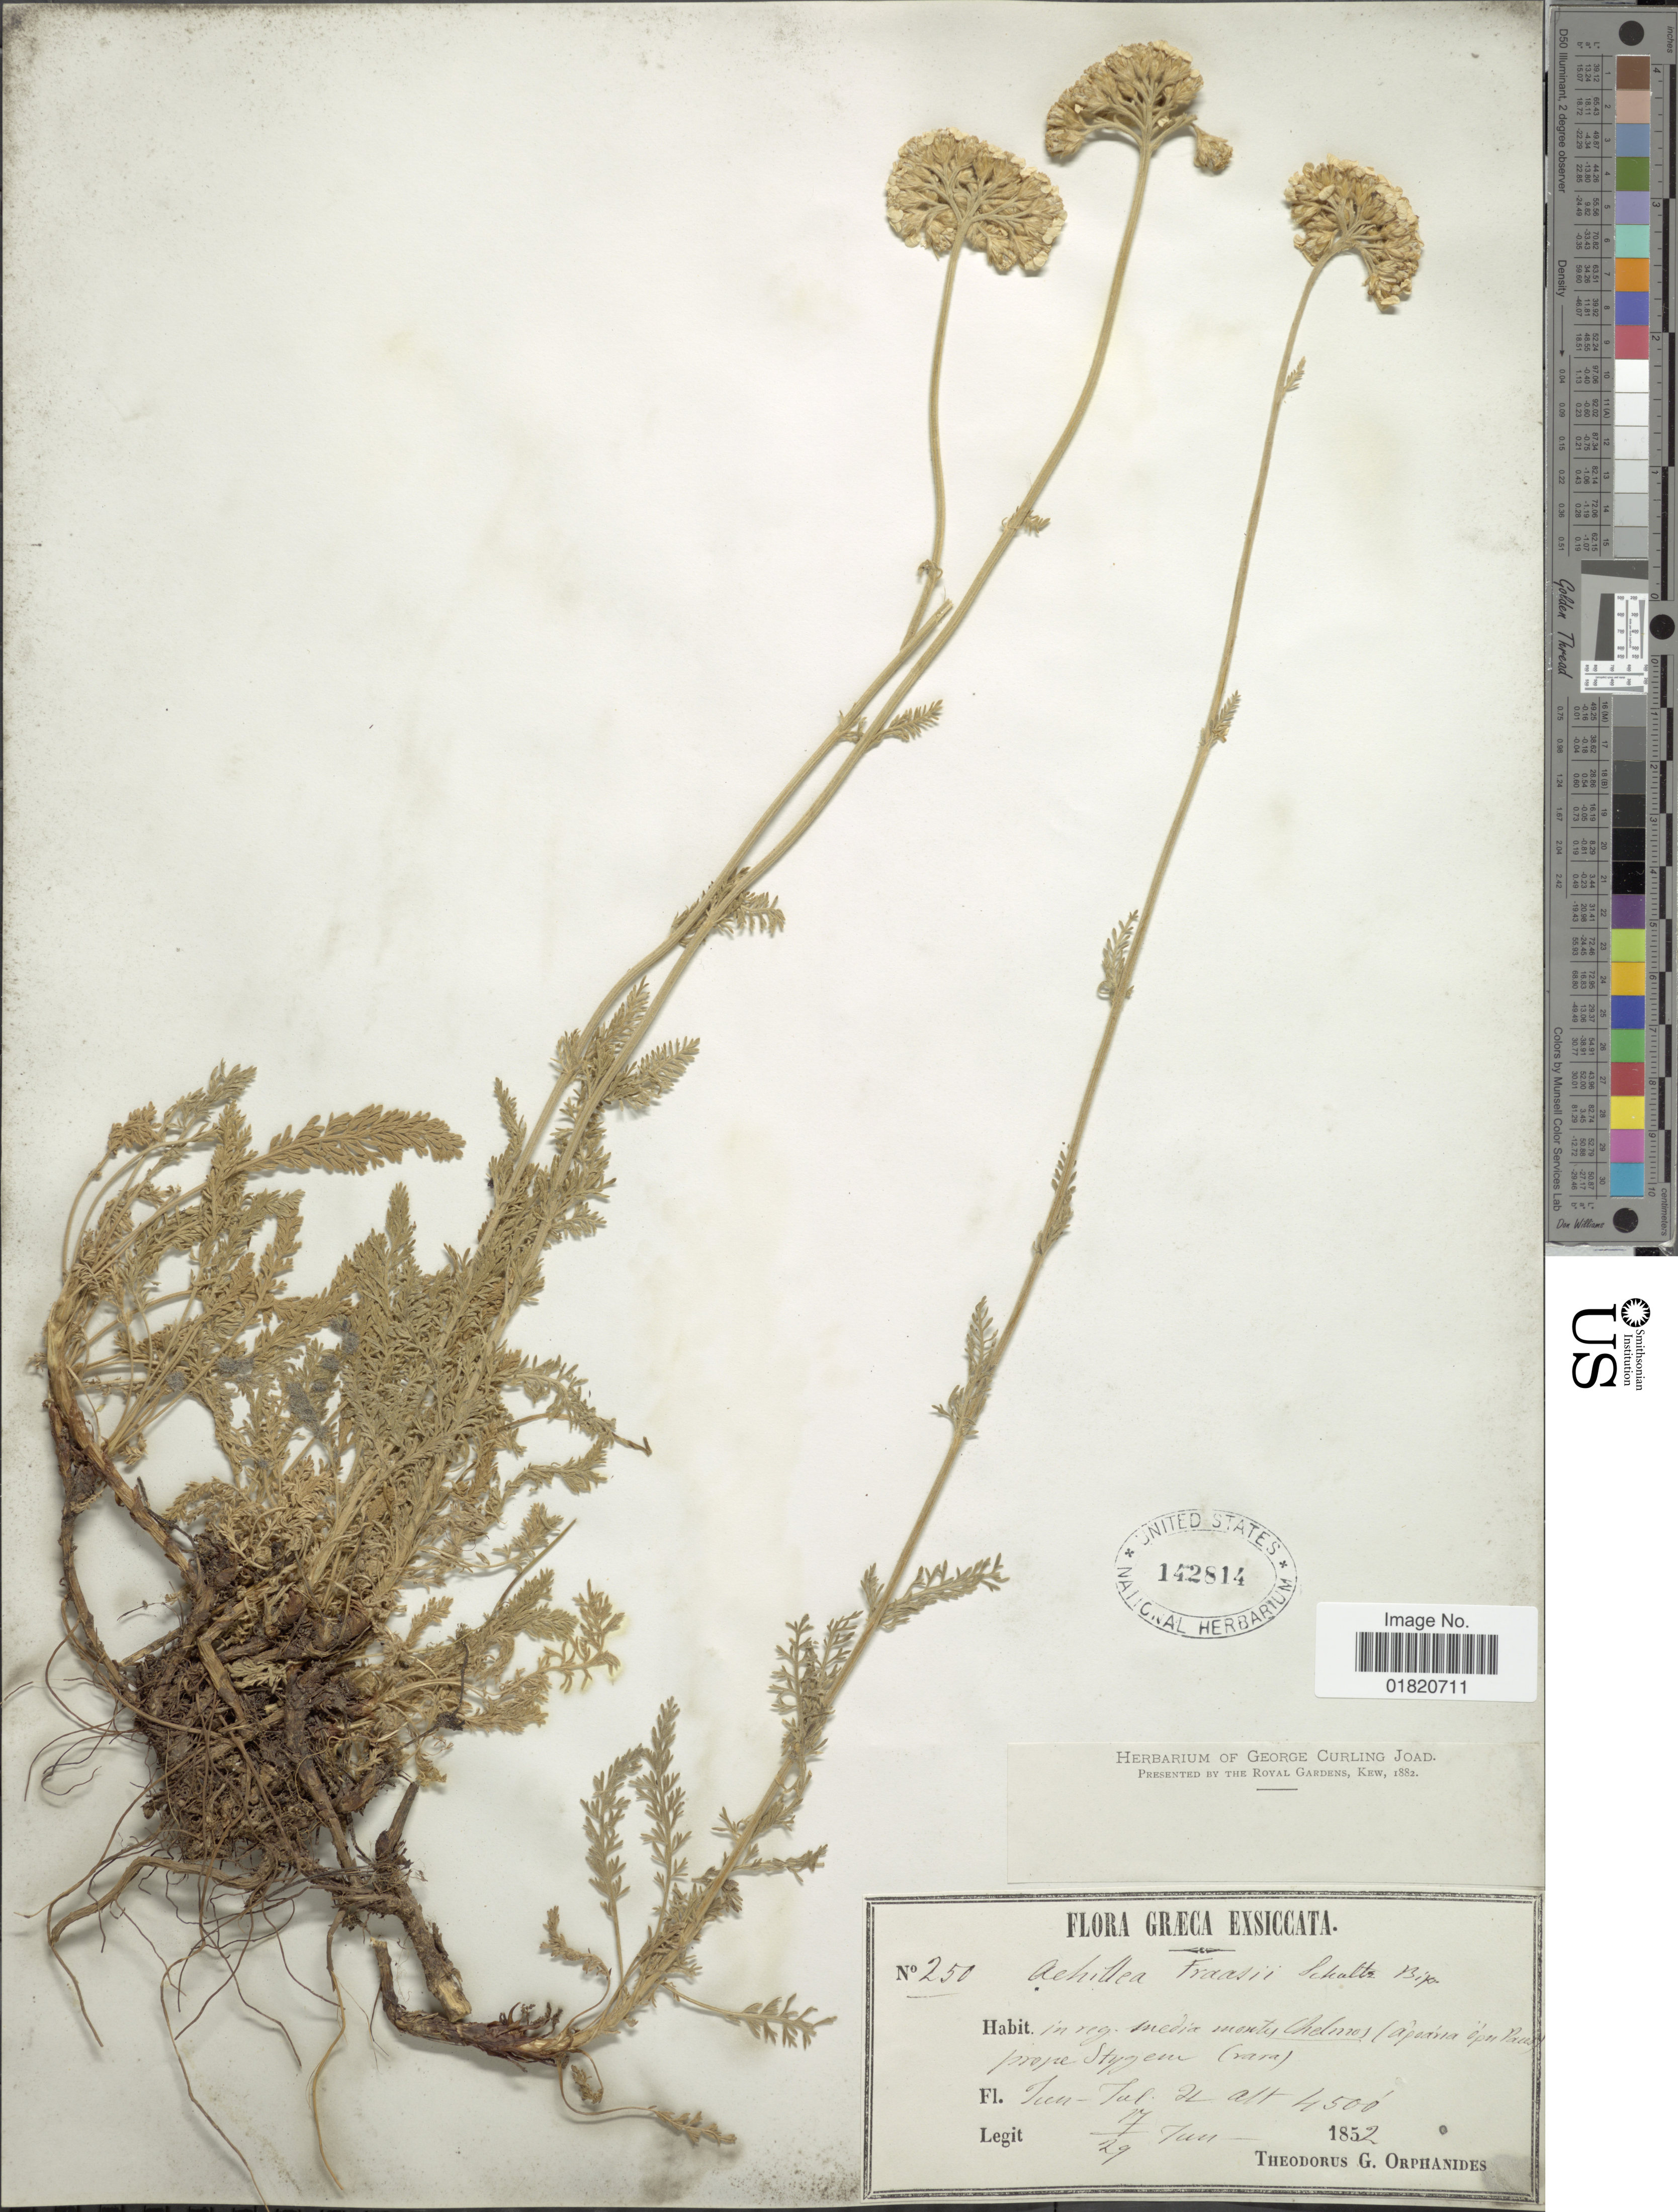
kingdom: Plantae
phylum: Tracheophyta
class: Magnoliopsida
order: Asterales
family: Asteraceae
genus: Achillea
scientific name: Achillea frasii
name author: Sch. Bip.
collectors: T. G. Orphanides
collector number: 250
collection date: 1852-06-17/1852-06-29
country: Greece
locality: Graeca. In reg. media montis Chelmos (Αροανια ορη) prope Stygern (rara).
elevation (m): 1372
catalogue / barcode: US 142814